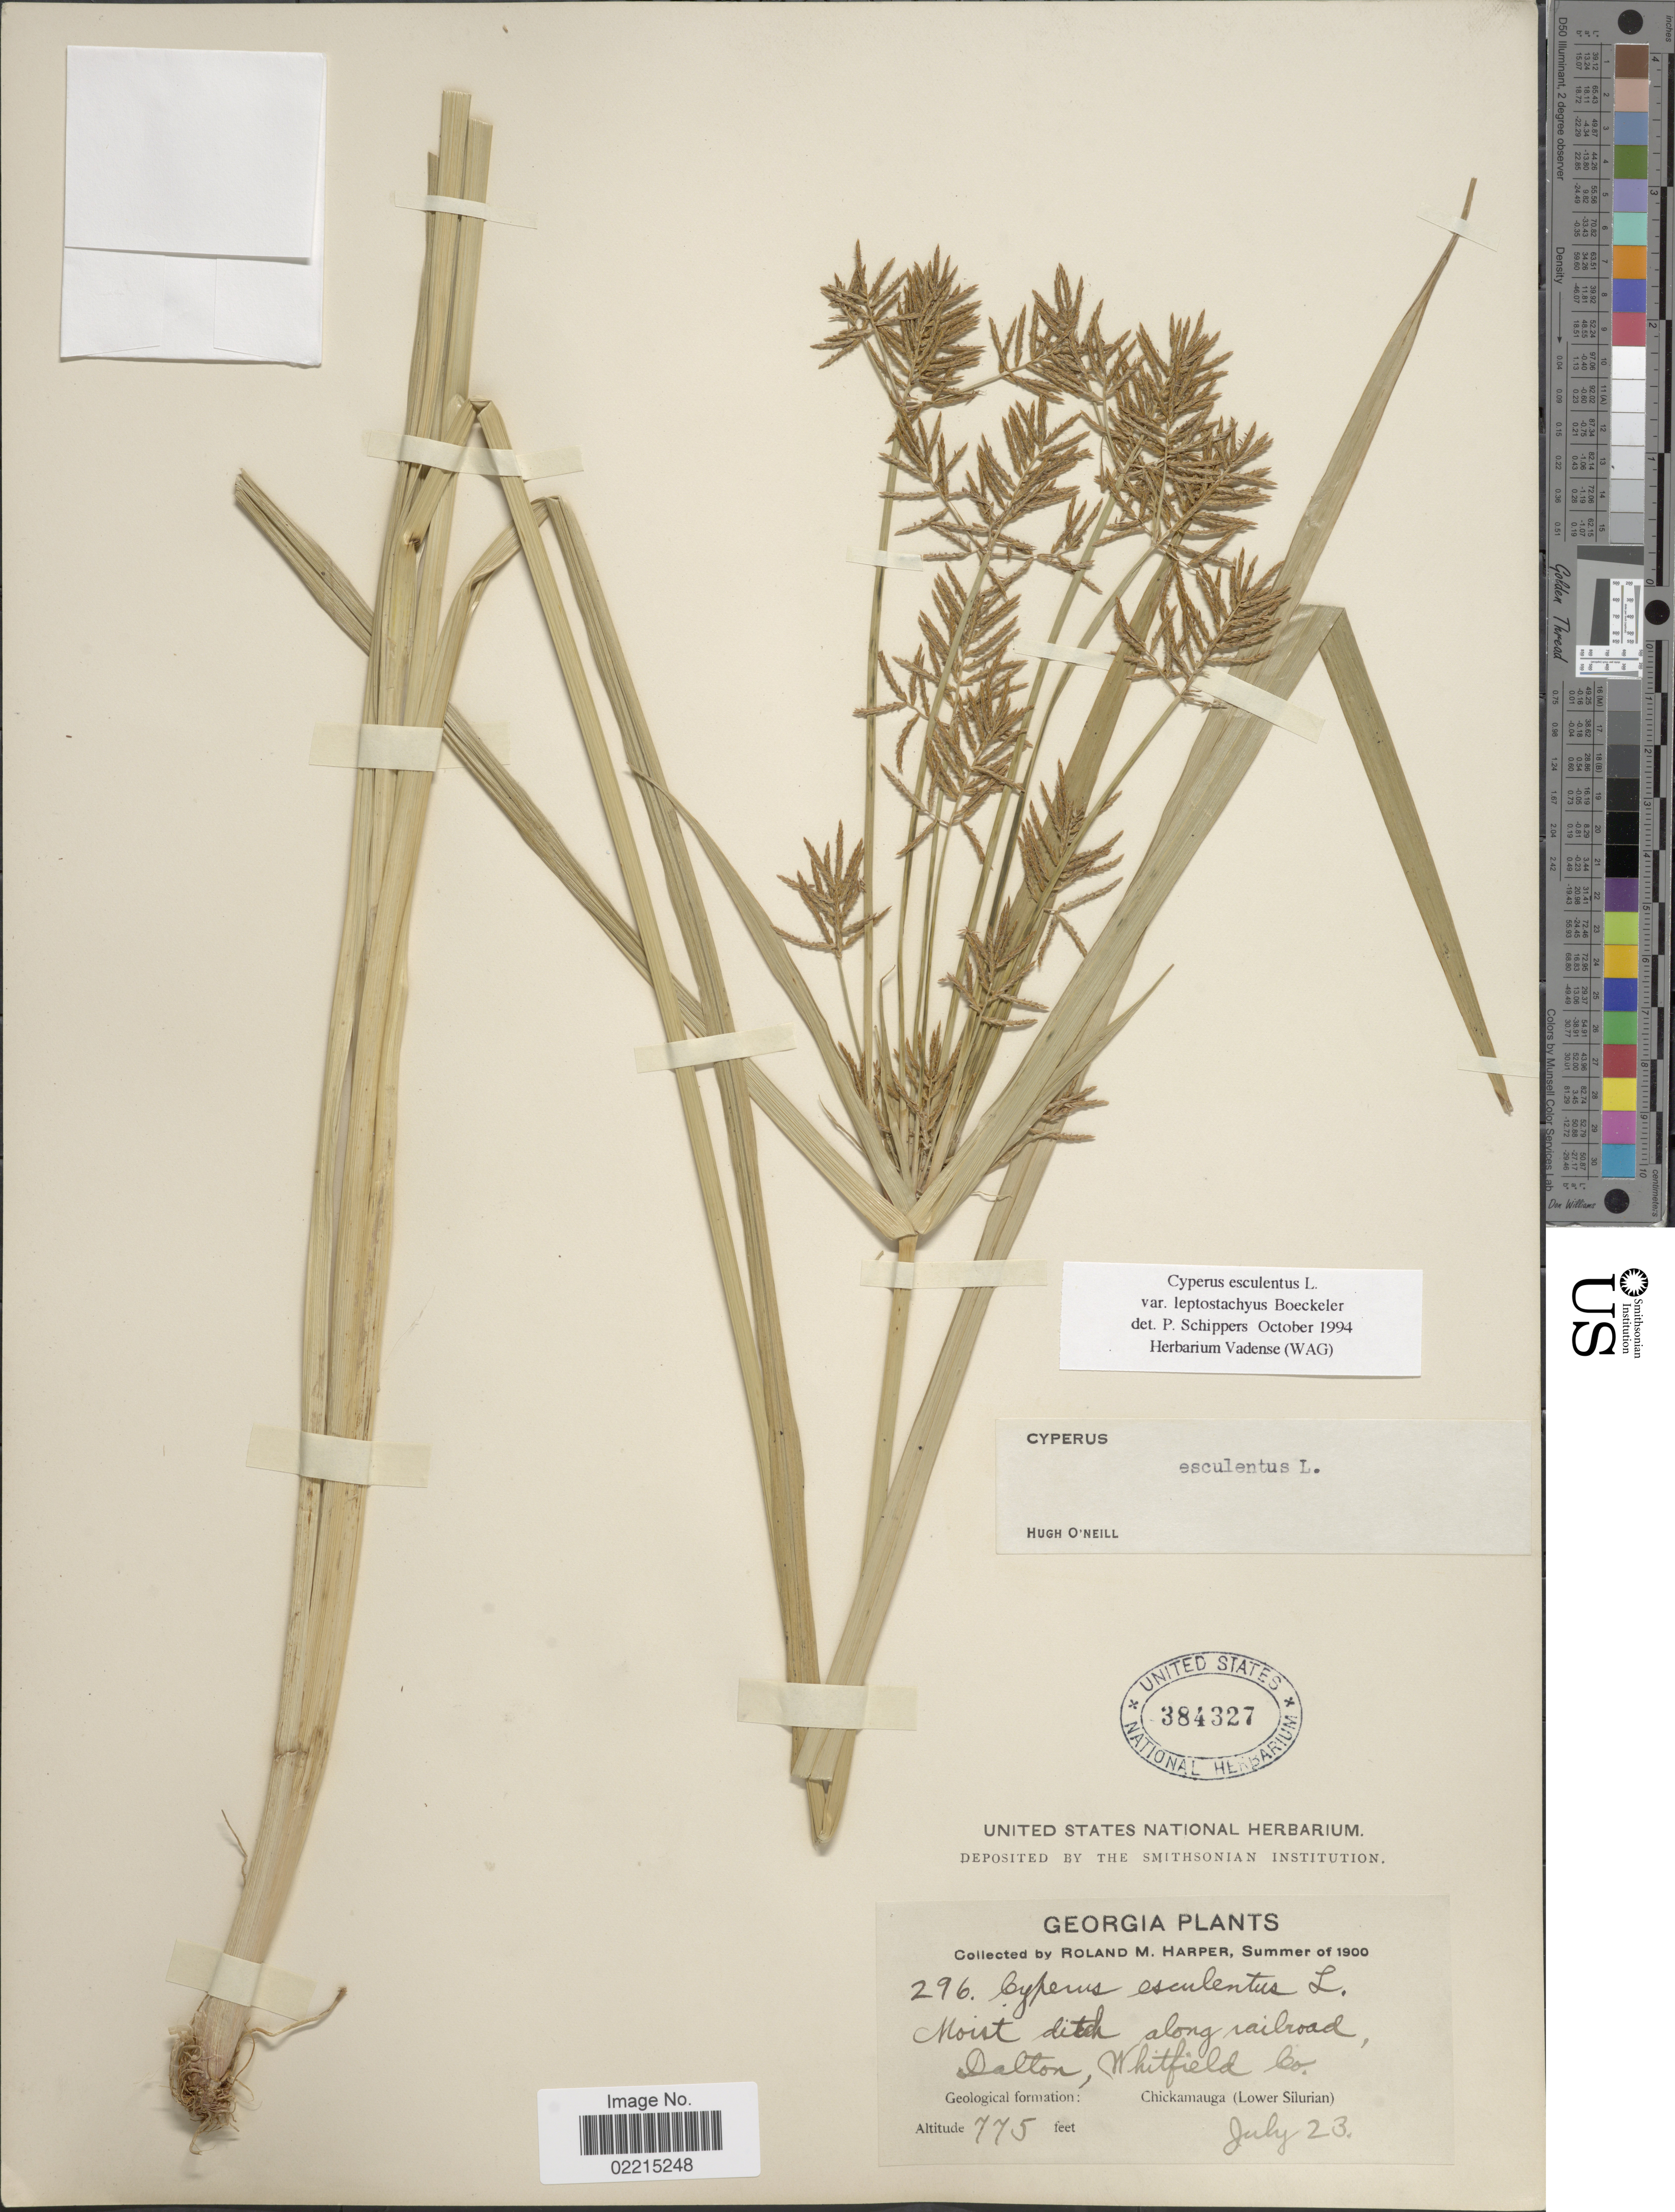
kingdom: Plantae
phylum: Tracheophyta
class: Liliopsida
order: Poales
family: Cyperaceae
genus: Cyperus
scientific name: Cyperus esculentus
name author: L.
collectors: R. M. Harper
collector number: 296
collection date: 1900-07-23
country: United States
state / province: Georgia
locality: Along railroad Dalton, Whitfield Co. Chickamauga (Lower Silurian)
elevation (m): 236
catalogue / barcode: US 384327